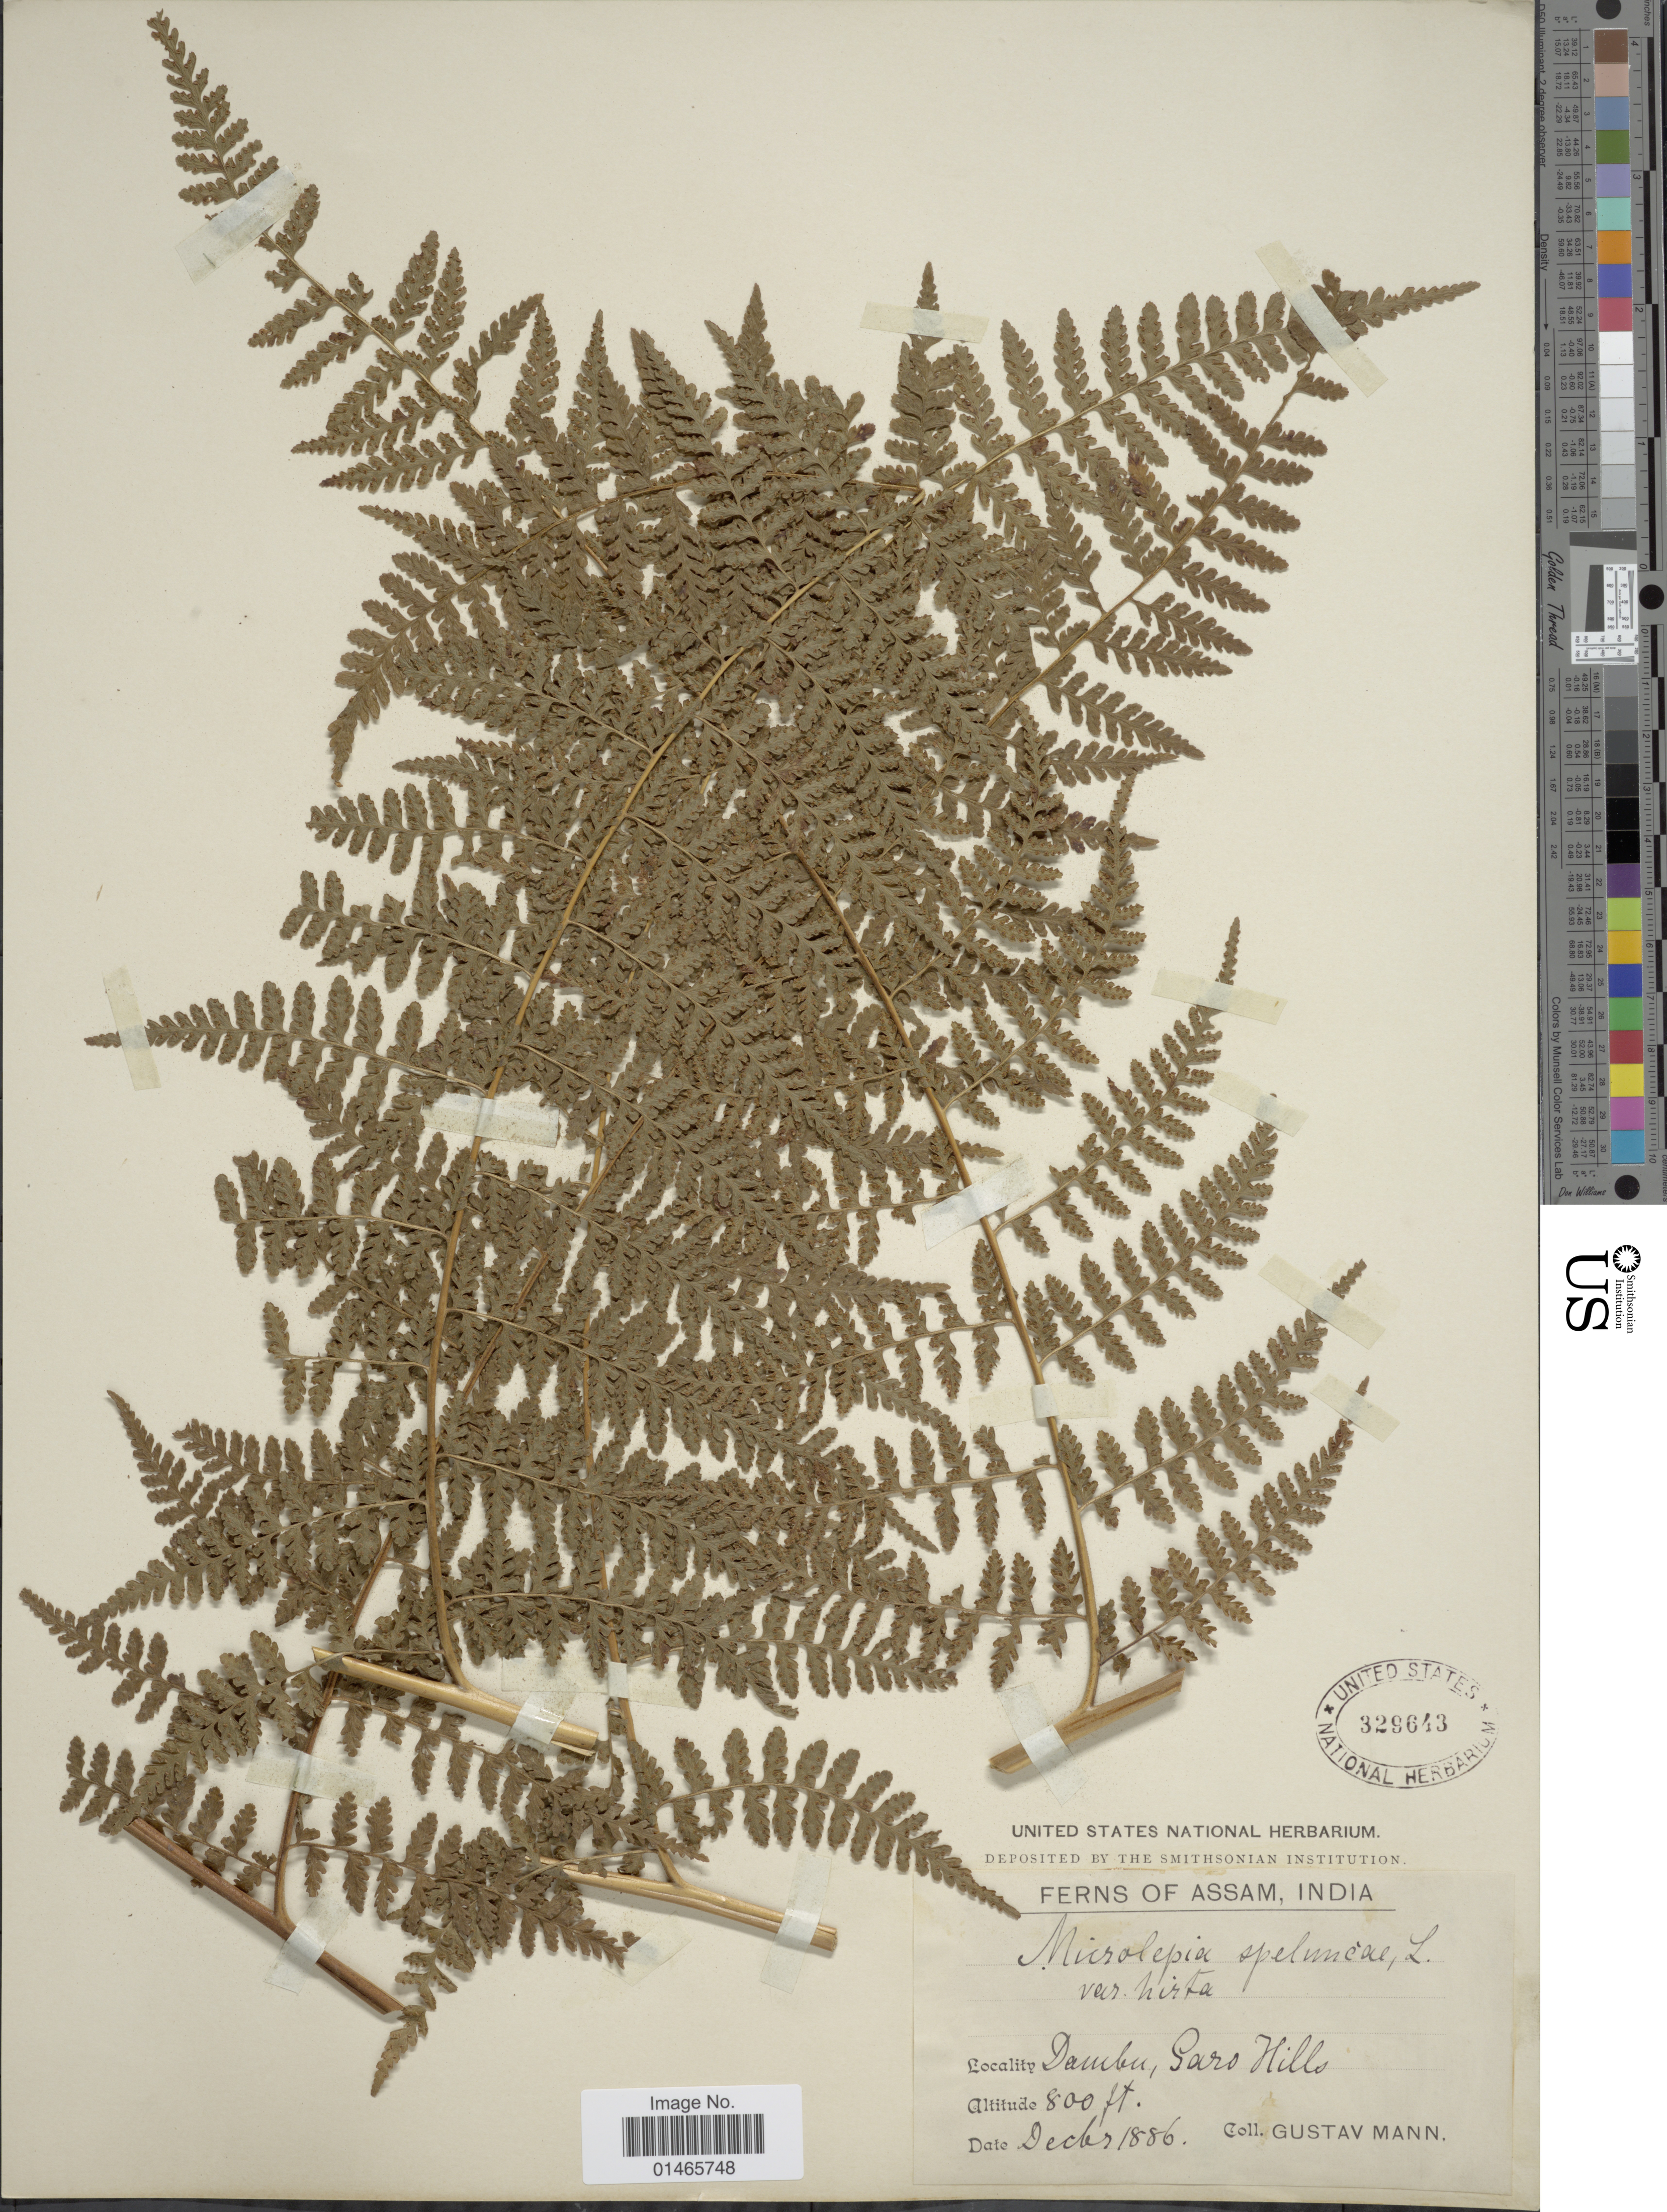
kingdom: Plantae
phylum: Tracheophyta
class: Polypodiopsida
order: Polypodiales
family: Dennstaedtiaceae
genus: Microlepia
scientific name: Microlepia speluncae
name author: (L.) T. Moore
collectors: G. Mann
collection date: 1886-12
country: India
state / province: Meghalaya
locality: Dambu, Garo Hills. Assam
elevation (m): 244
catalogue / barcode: US 329643